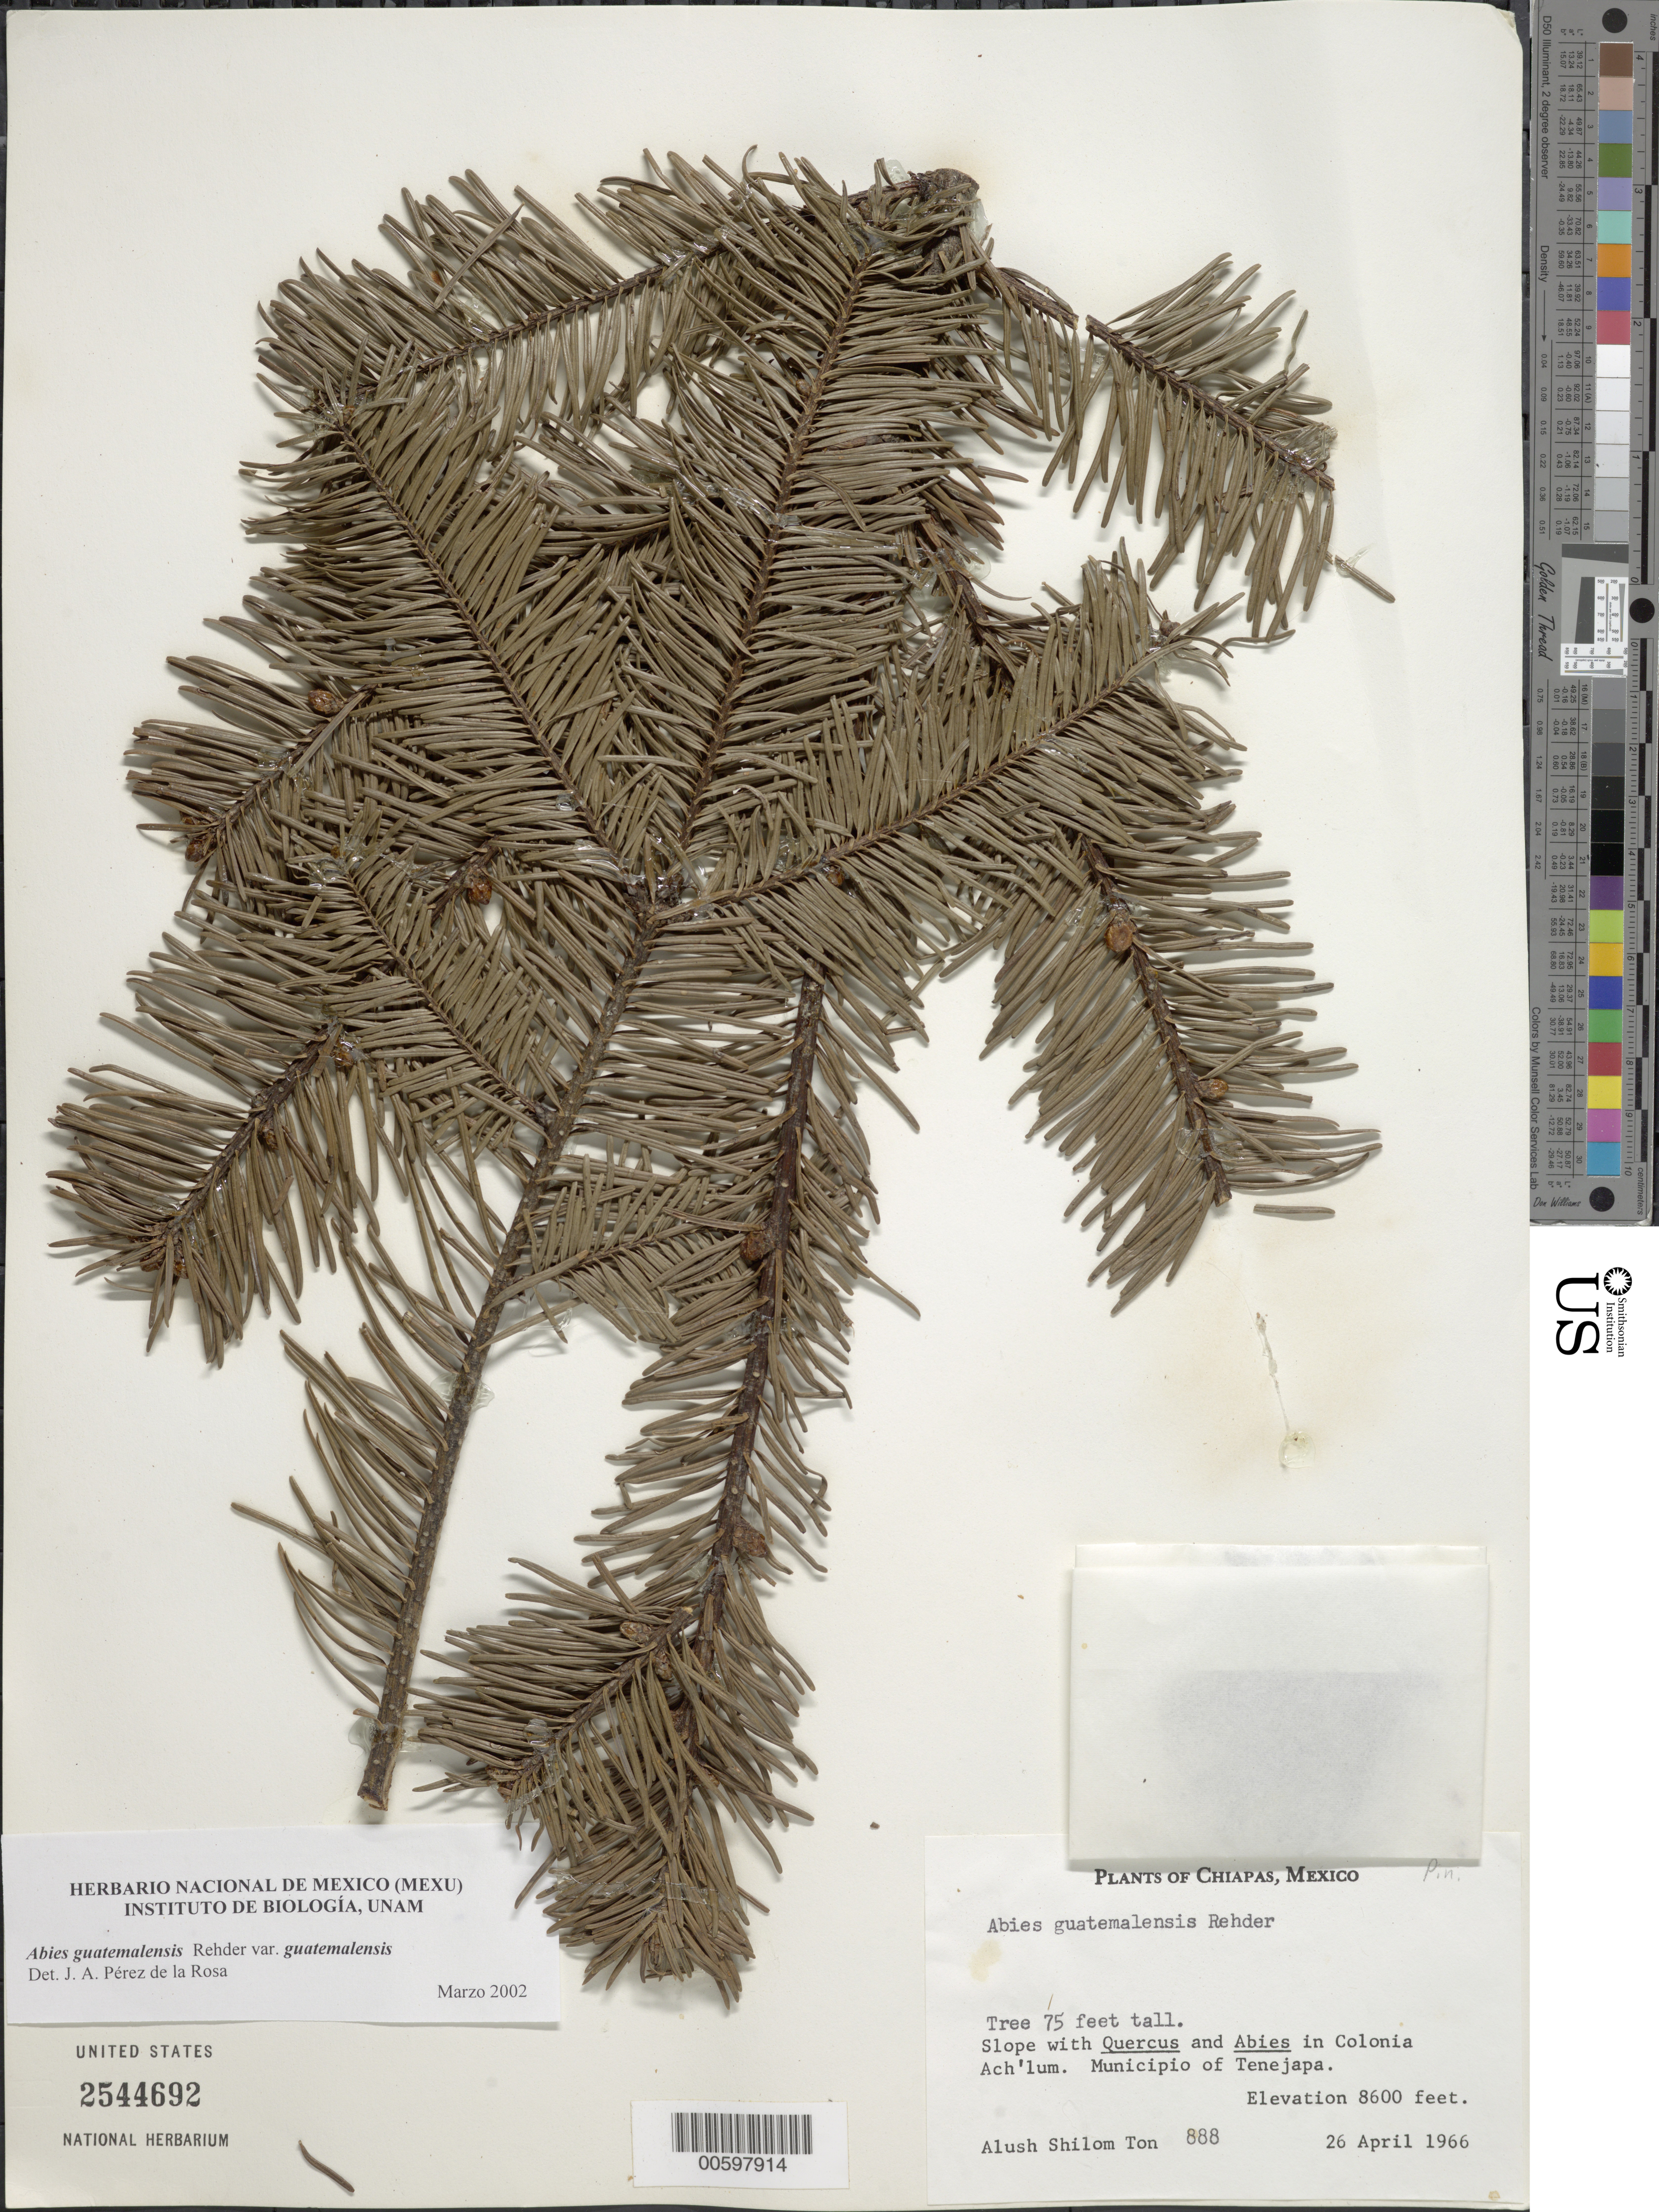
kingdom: Plantae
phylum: Tracheophyta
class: Pinopsida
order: Pinales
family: Pinaceae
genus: Abies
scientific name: Abies guatemalensis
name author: Rehder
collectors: A. S. Ton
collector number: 888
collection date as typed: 26 Apr 1966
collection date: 1966-04-26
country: Mexico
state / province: Chiapas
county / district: Tenejapa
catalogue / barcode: US 2544692